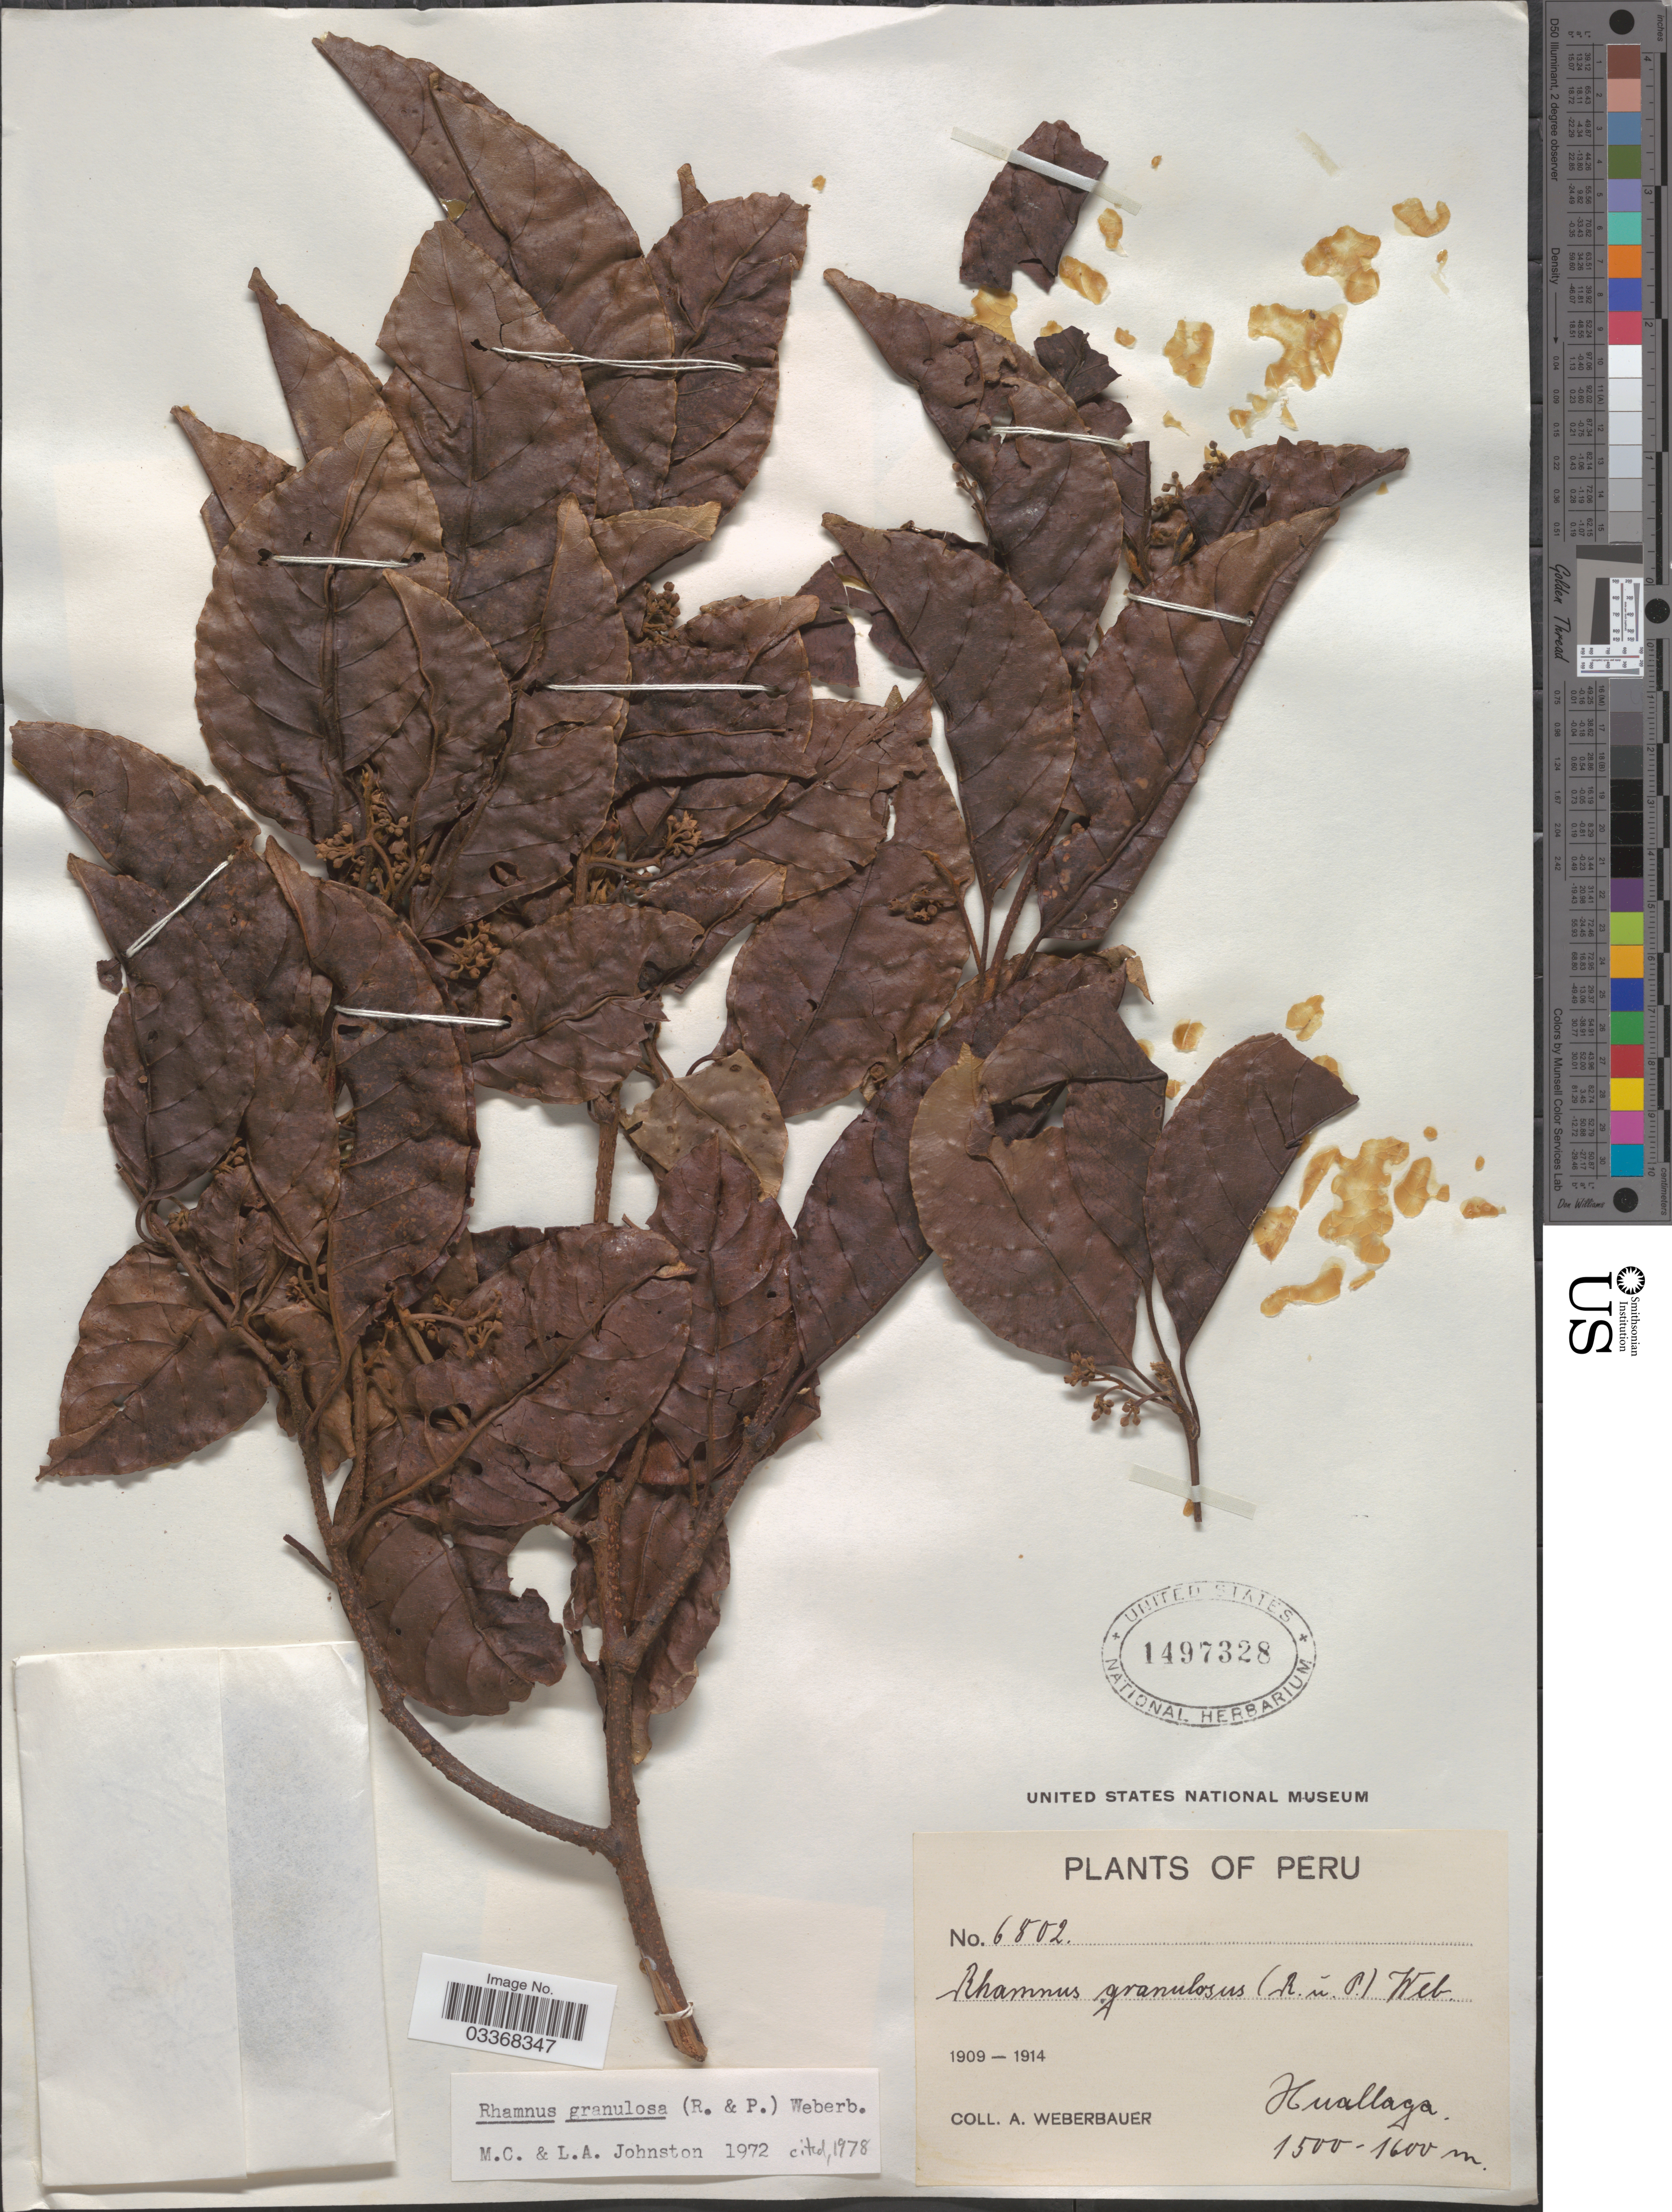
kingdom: Plantae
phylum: Tracheophyta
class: Magnoliopsida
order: Rosales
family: Rhamnaceae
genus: Frangula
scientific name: Frangula granulosa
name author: (Ruiz & Pav.) Grubov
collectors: A. Weberbauer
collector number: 6802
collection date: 1909/1914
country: Peru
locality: Huallaga.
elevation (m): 1500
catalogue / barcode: US 1497328